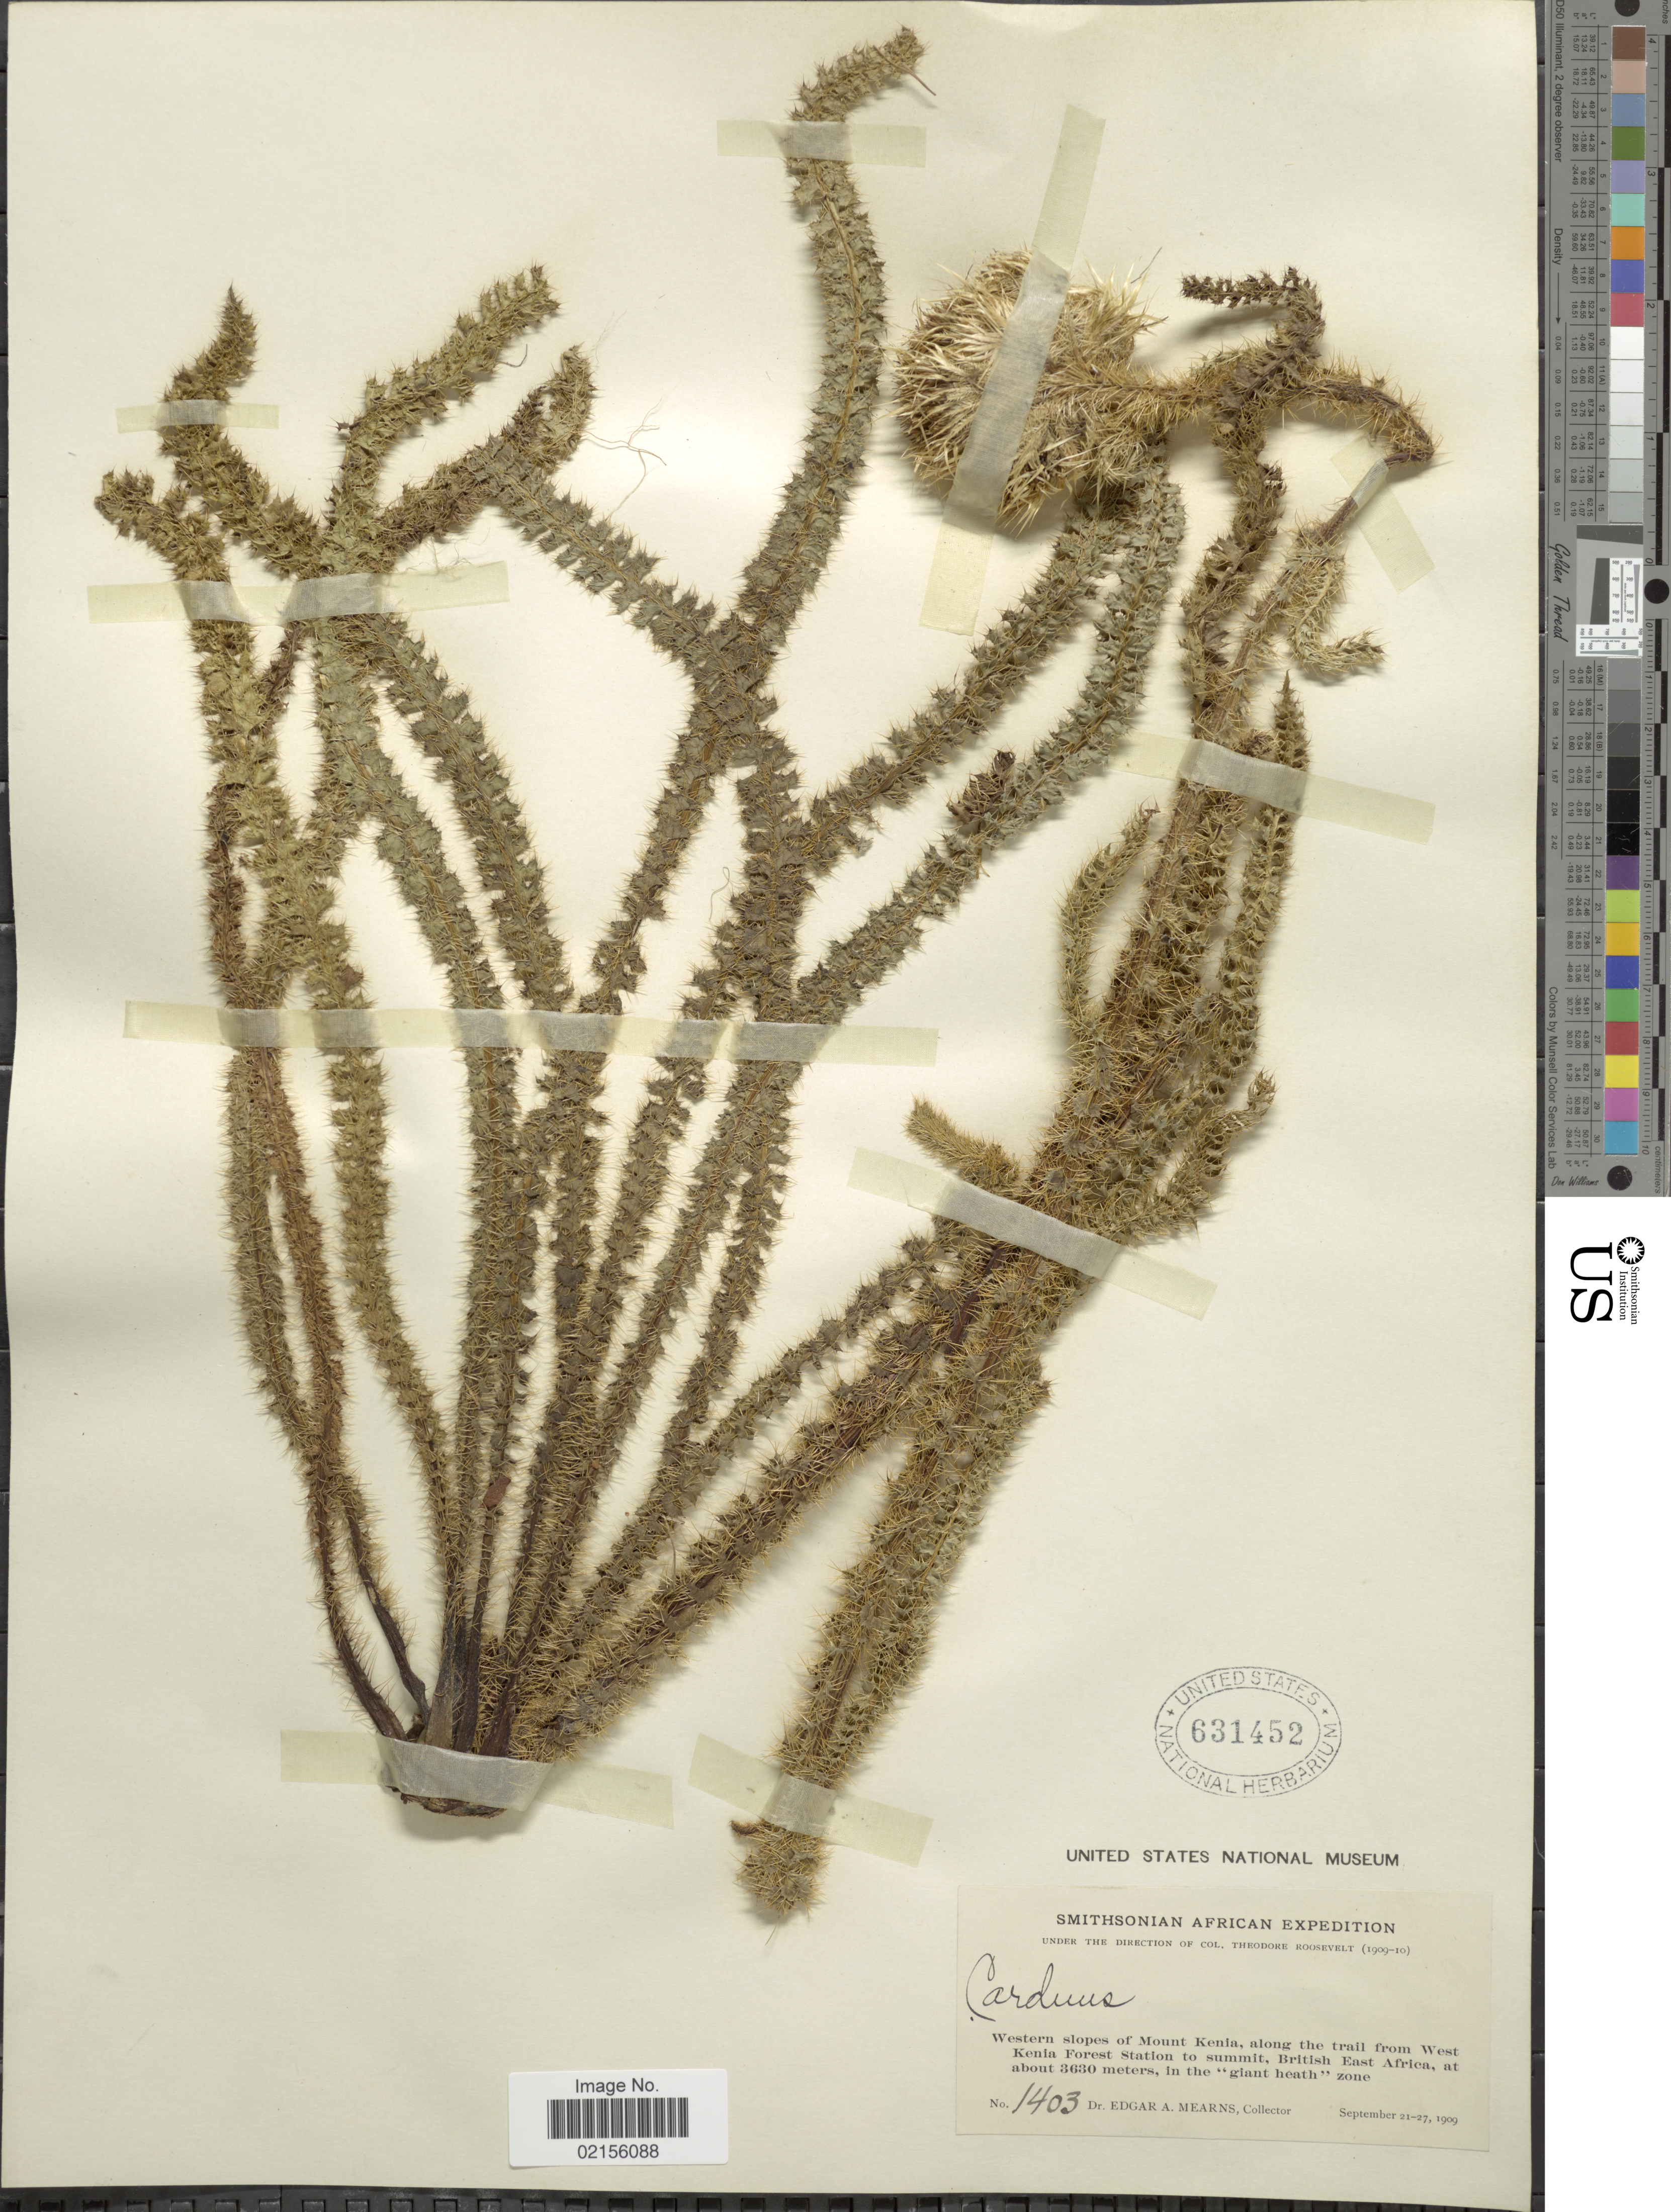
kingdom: Plantae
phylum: Tracheophyta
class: Magnoliopsida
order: Asterales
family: Asteraceae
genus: Carduus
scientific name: Carduus sp.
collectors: E. A. Mearns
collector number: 1403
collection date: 1909-09-21/1909-09-27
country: Kenya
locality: Western slopes of Mount kenia, along the trail from West Kenia Forest Station to summit, British East Africa, in the 'giant heath' zone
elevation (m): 3630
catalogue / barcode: US 631452